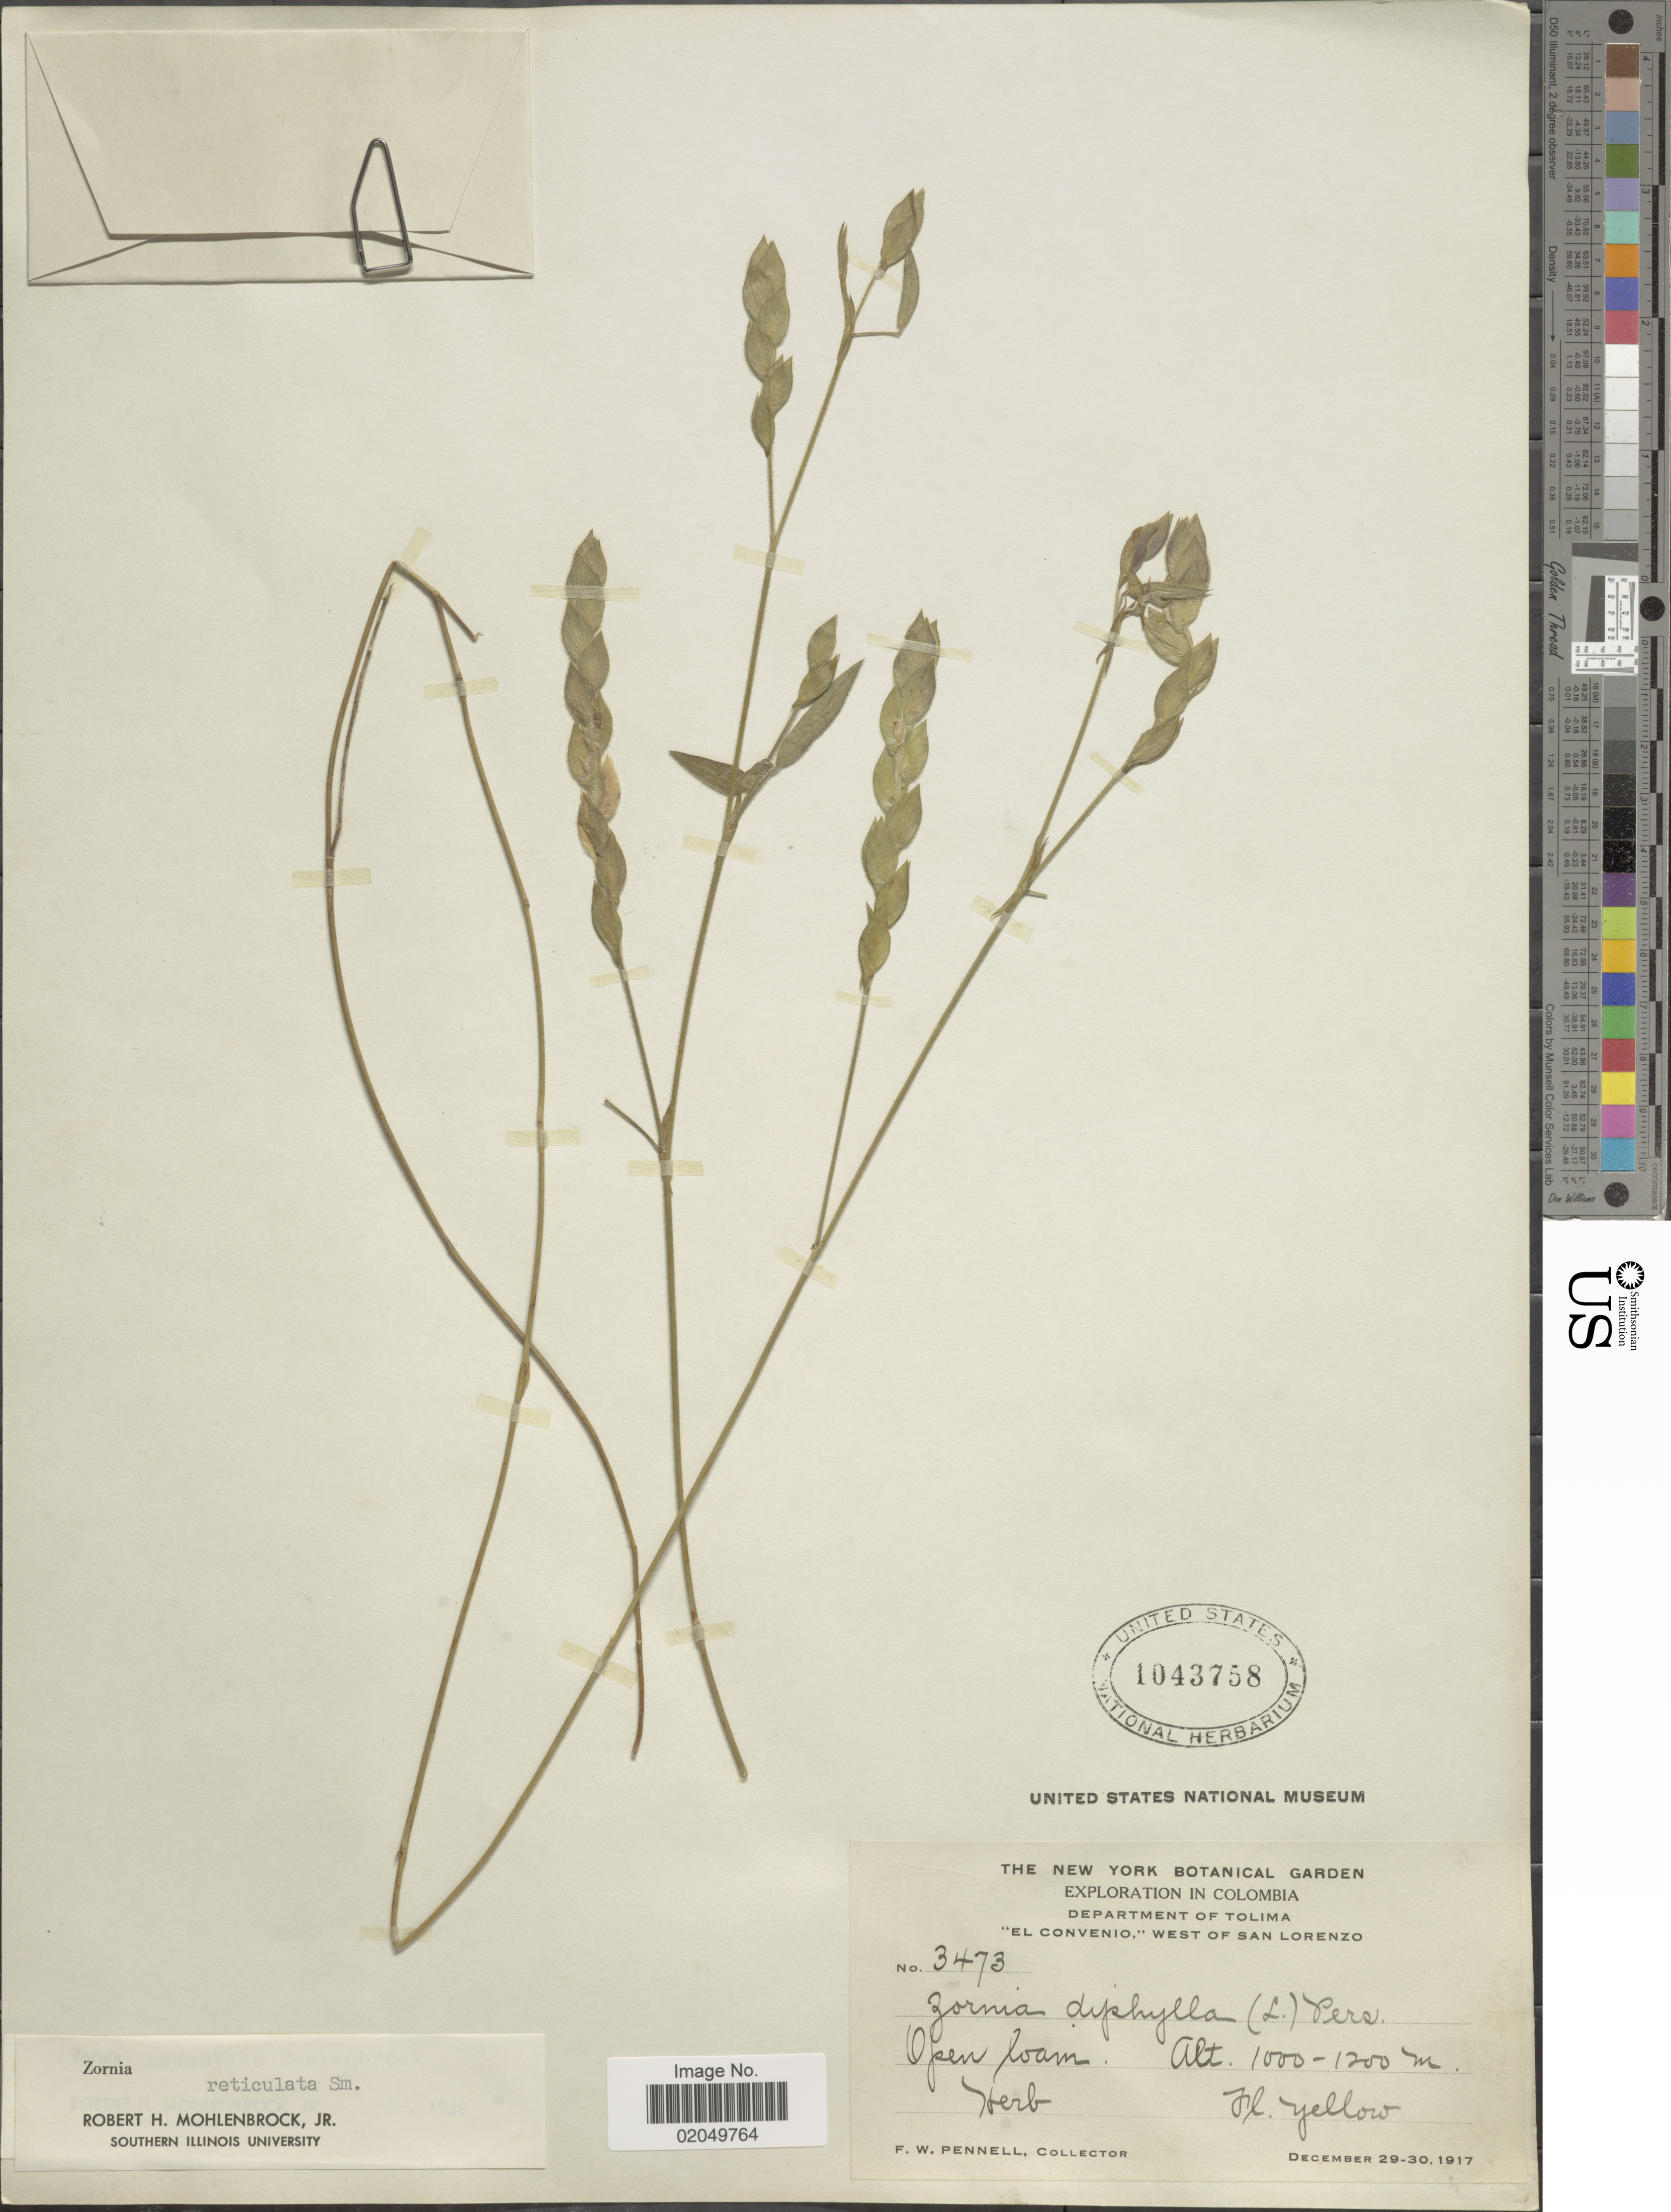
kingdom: Plantae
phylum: Tracheophyta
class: Magnoliopsida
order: Fabales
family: Fabaceae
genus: Zornia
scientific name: Zornia reticulata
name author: Sm.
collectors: F. W. Pennell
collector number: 3473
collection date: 1917-12-29/1917-12-30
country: Colombia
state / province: Tolima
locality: El Convenio, west of San Lorenzo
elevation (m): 1000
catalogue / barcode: US 1043758